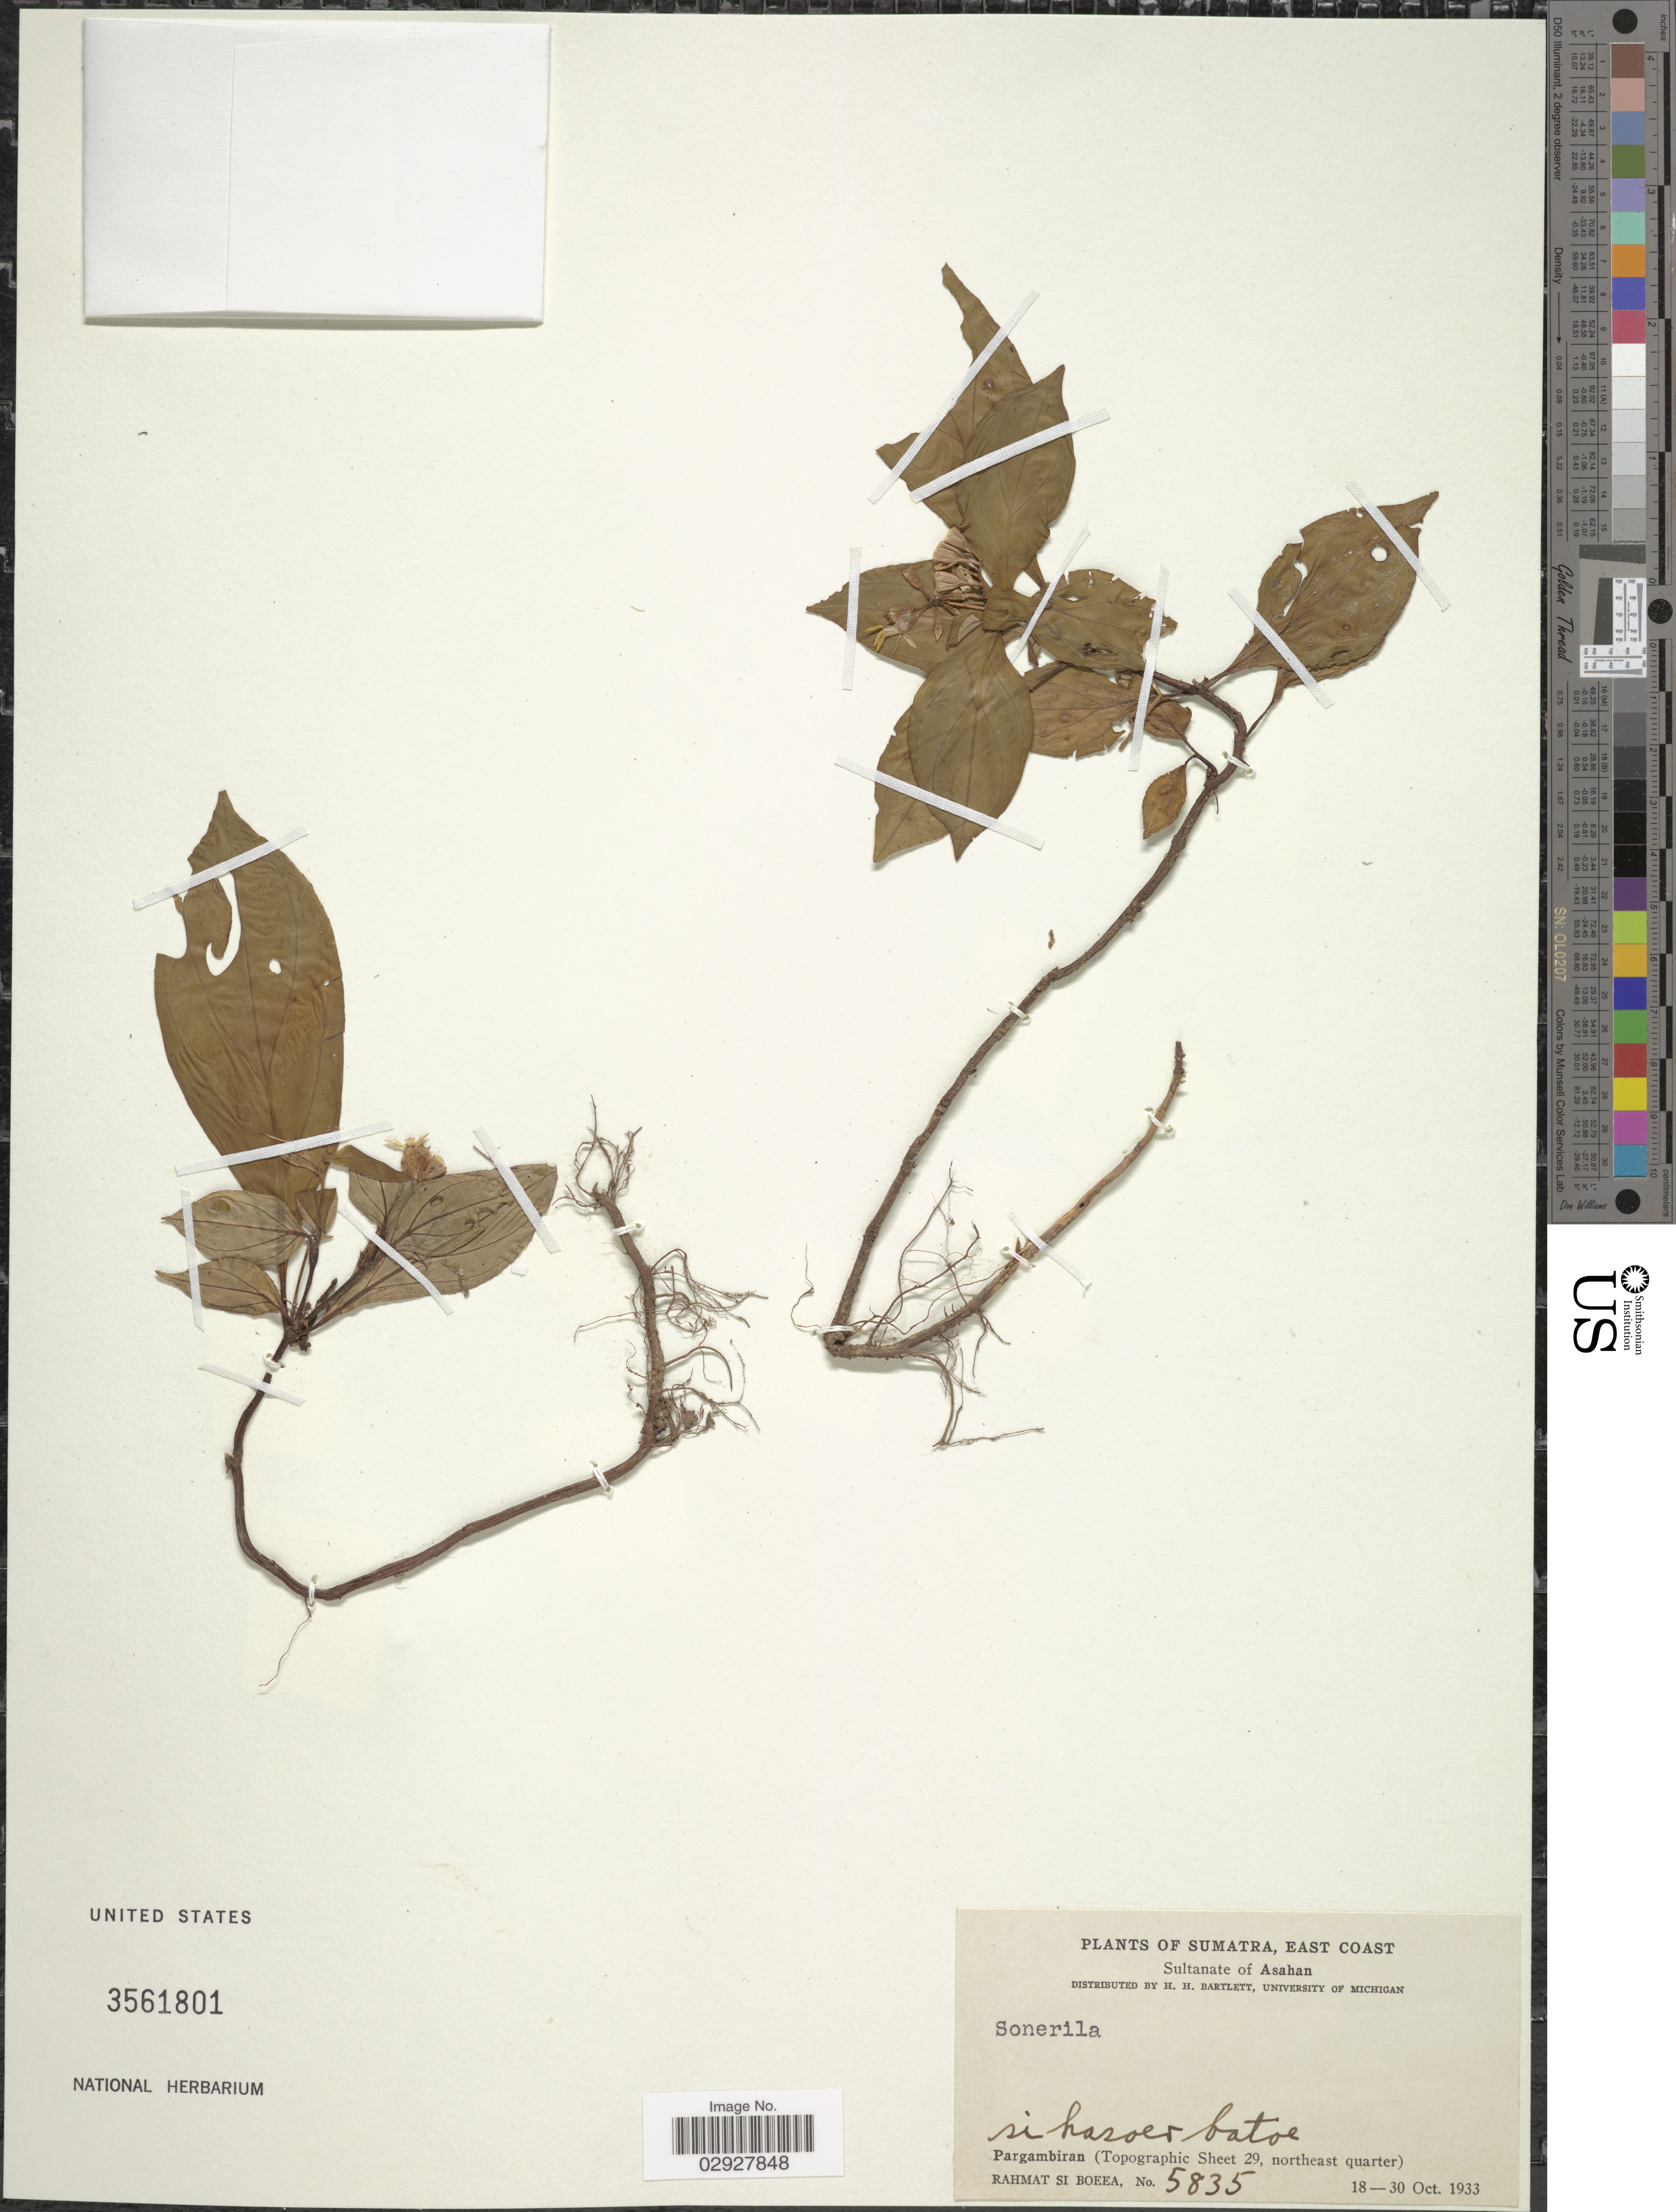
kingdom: Plantae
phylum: Tracheophyta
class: Magnoliopsida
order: Myrtales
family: Melastomataceae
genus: Medinilla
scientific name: Medinilla sp.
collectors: Rahmat Si Boeea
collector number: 5835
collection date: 1933-10-18/1933-10-30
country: Indonesia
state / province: Sumatra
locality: East Coast. Sultanate of Asahan. Pargambiran (Topographic Sheet 29, northeast quarter).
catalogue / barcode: US 3561801